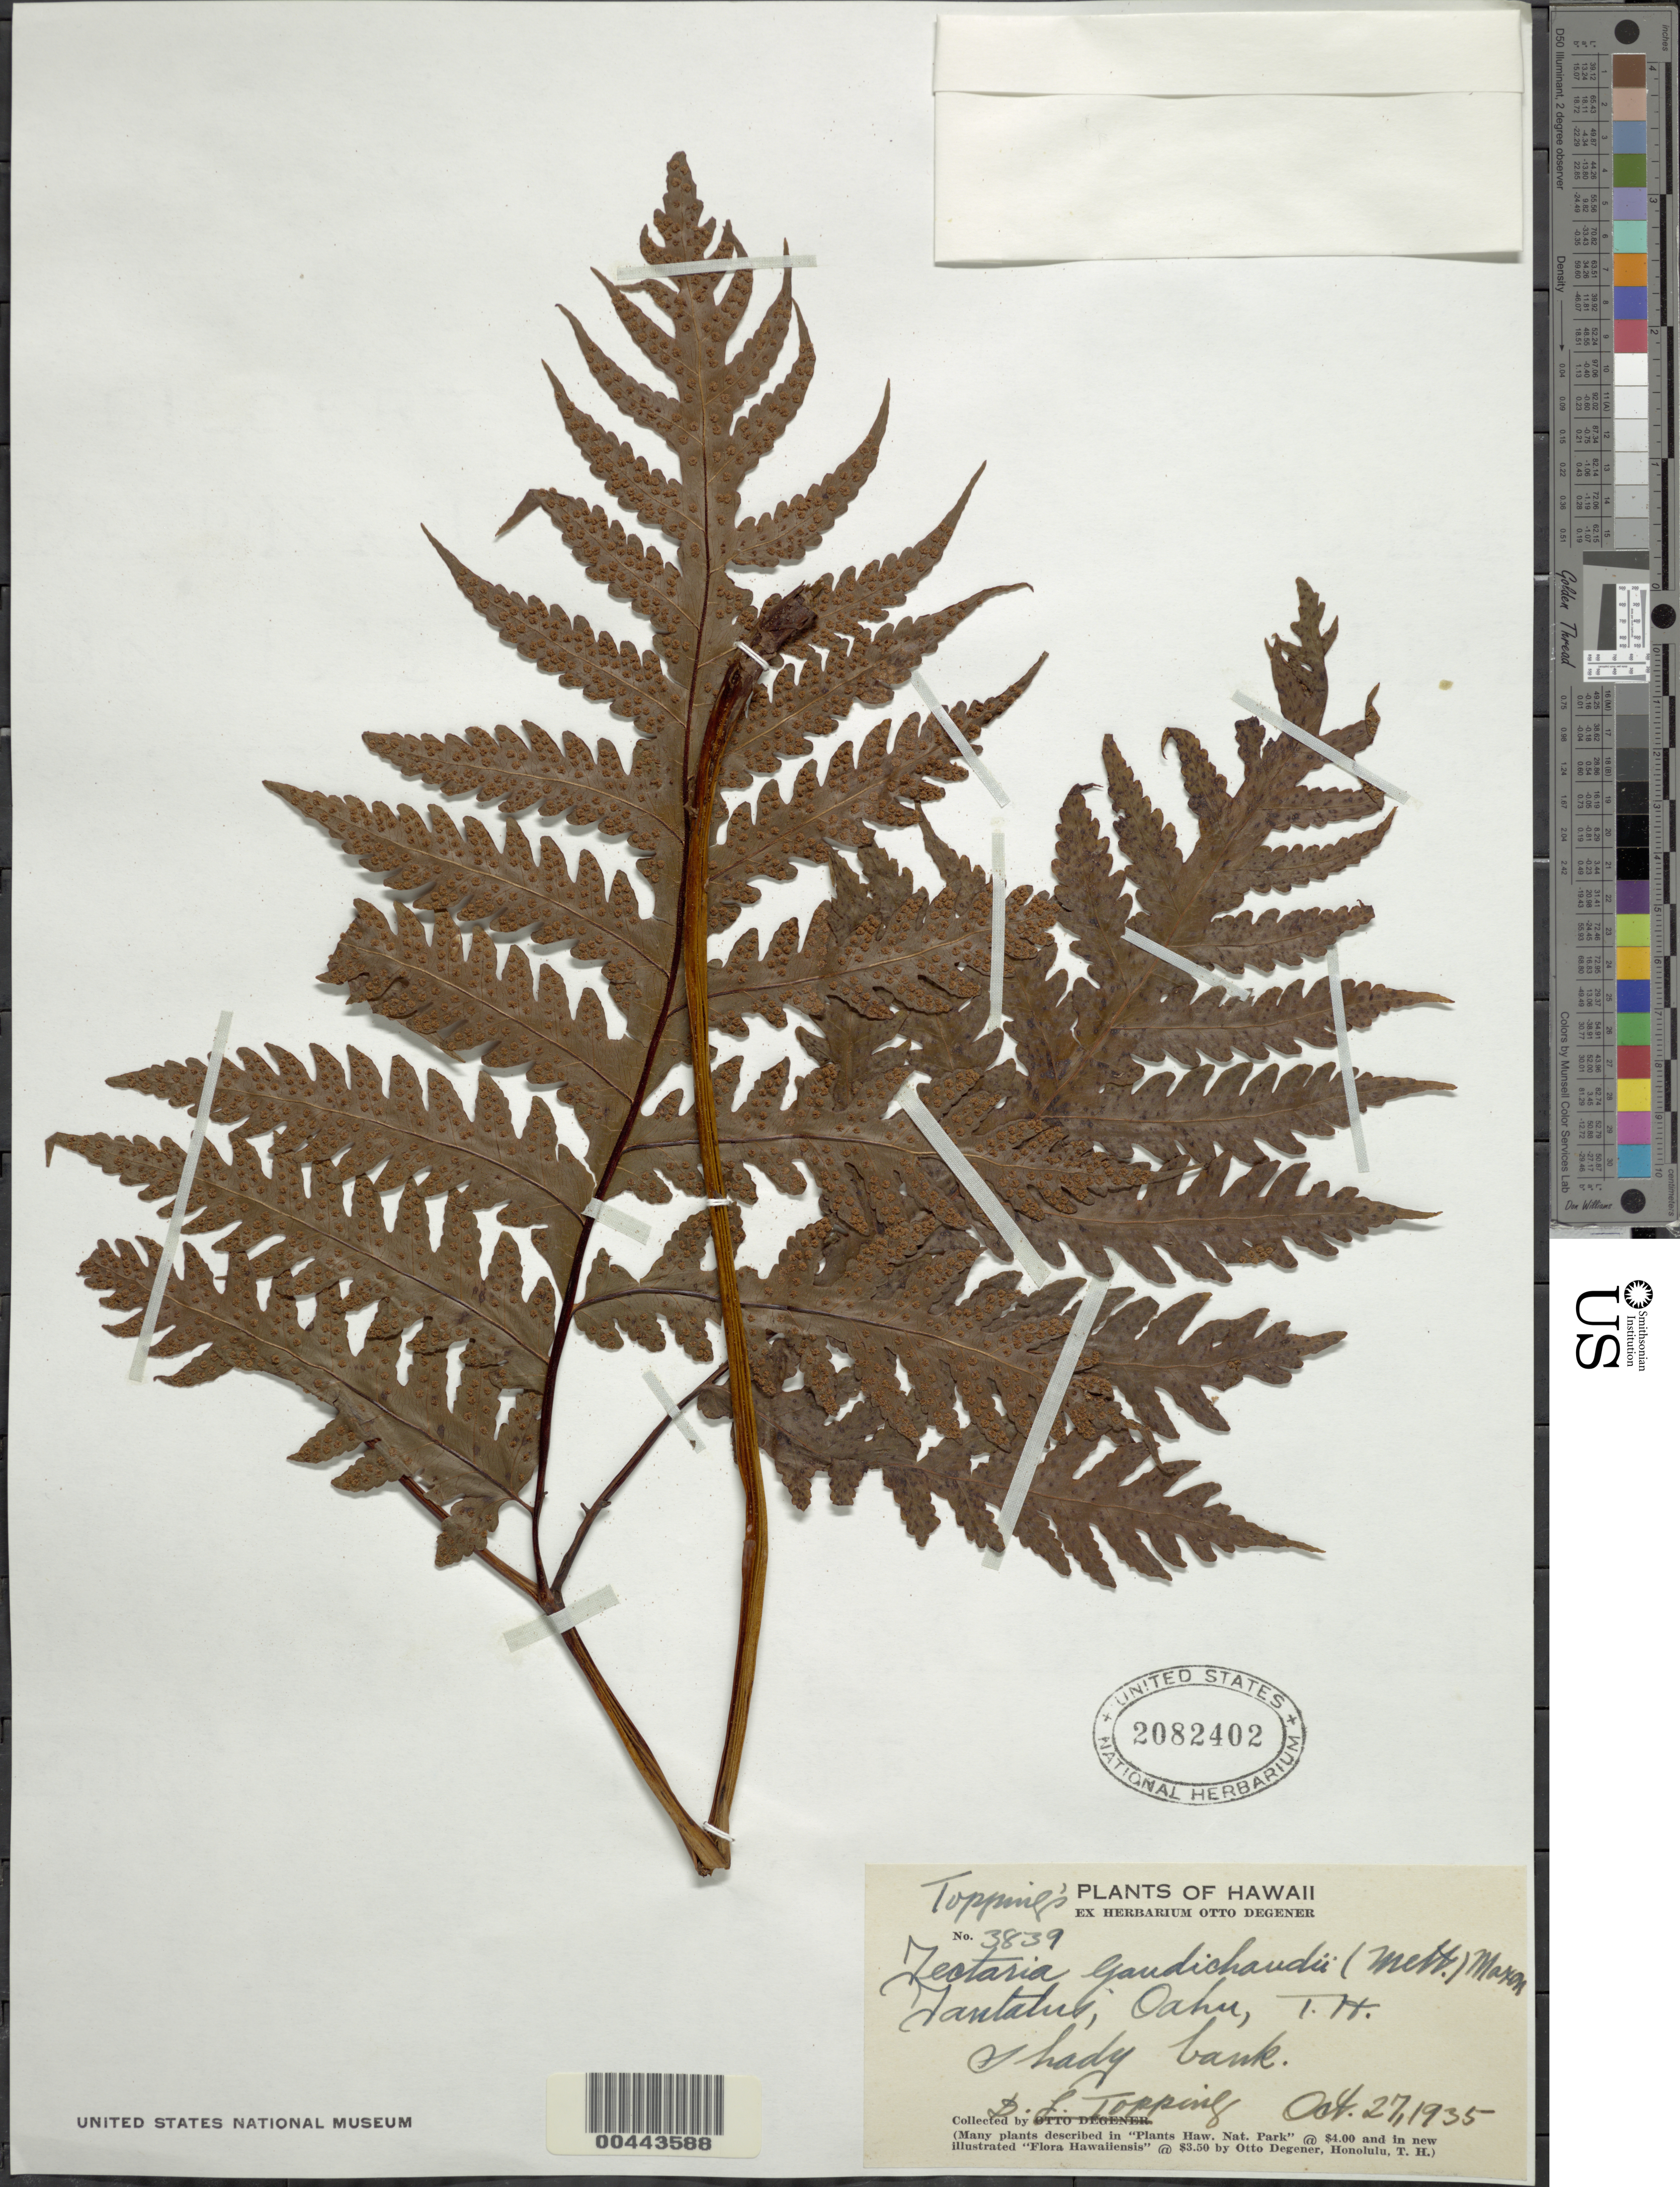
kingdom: Plantae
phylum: Tracheophyta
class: Polypodiopsida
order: Polypodiales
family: Tectariaceae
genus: Tectaria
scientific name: Tectaria gaudichaudii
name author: (Mett.) Maxon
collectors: D. L. Topping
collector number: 3839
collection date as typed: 27 Oct 1935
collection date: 1935-10-27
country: United States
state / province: Hawaii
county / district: Honolulu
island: Oahu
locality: Tantalus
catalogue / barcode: US 2082402